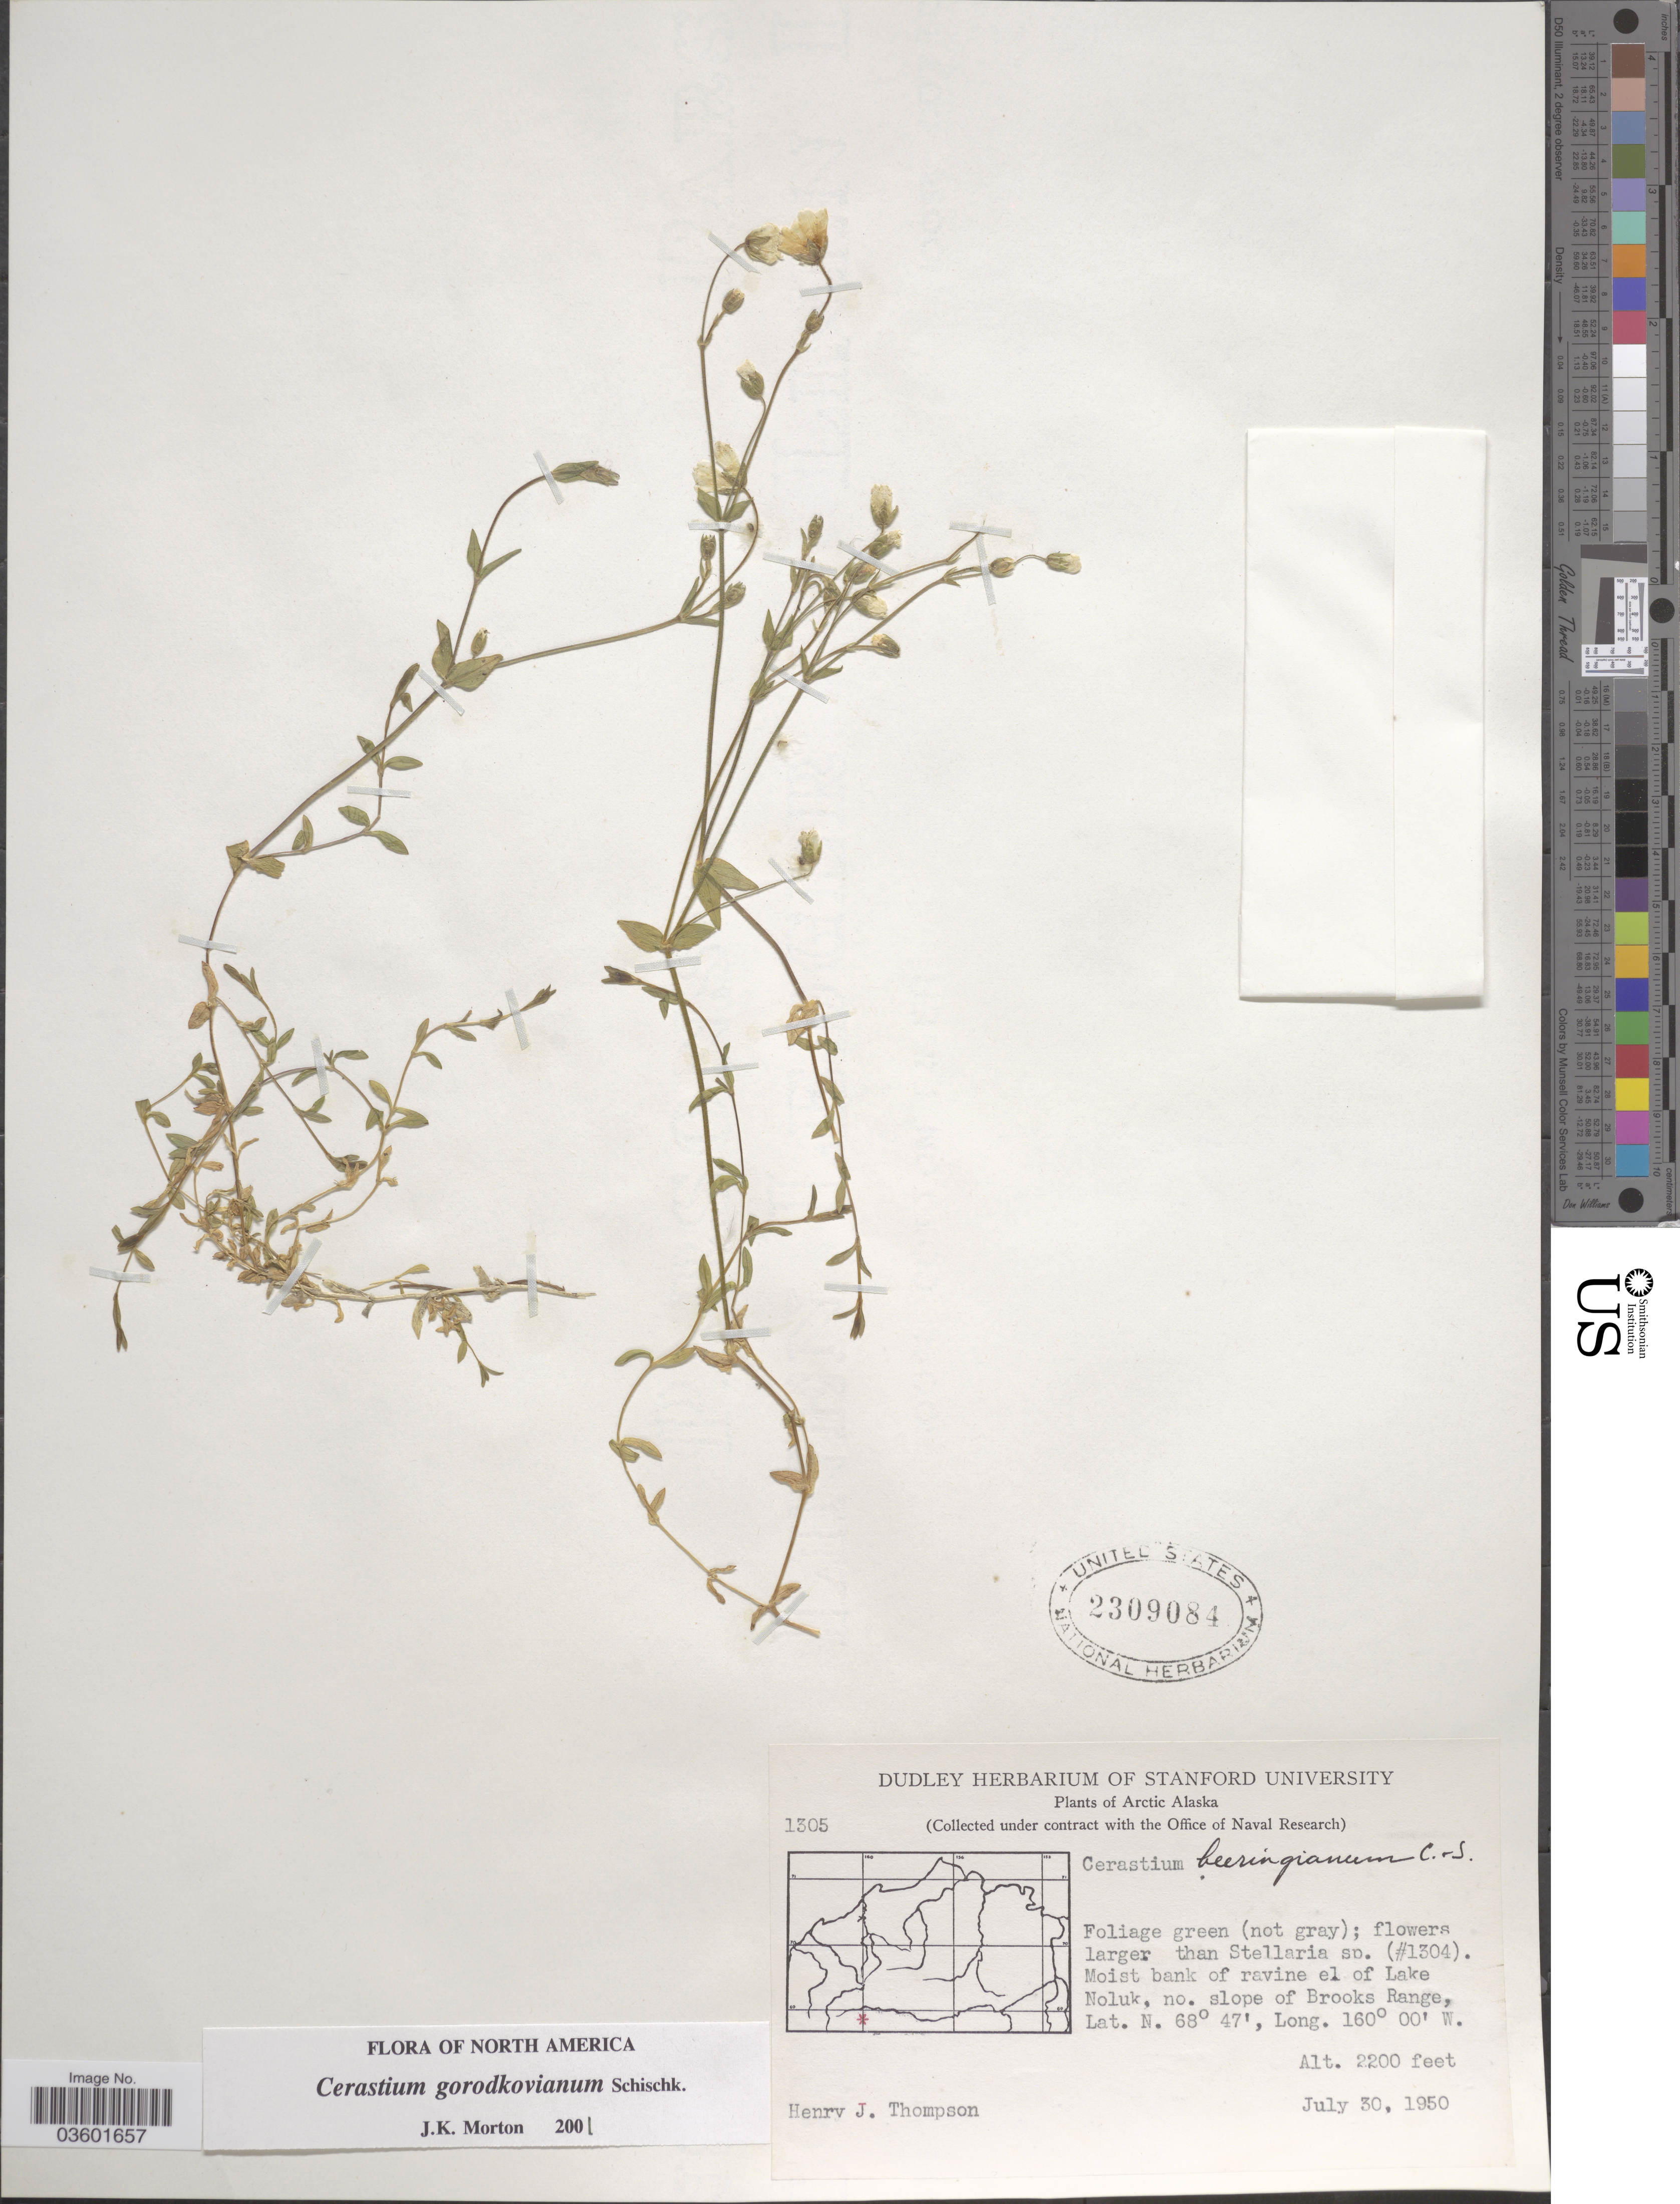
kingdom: Plantae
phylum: Tracheophyta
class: Magnoliopsida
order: Caryophyllales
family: Caryophyllaceae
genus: Cerastium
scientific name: Cerastium gorodkovianum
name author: Schischk.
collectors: H. J. Thompson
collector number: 1305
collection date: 1950-07-30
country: United States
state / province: Alaska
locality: Arctic. Lake Noluk, no. slope of Brooks Range.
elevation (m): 671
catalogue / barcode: US 2309084